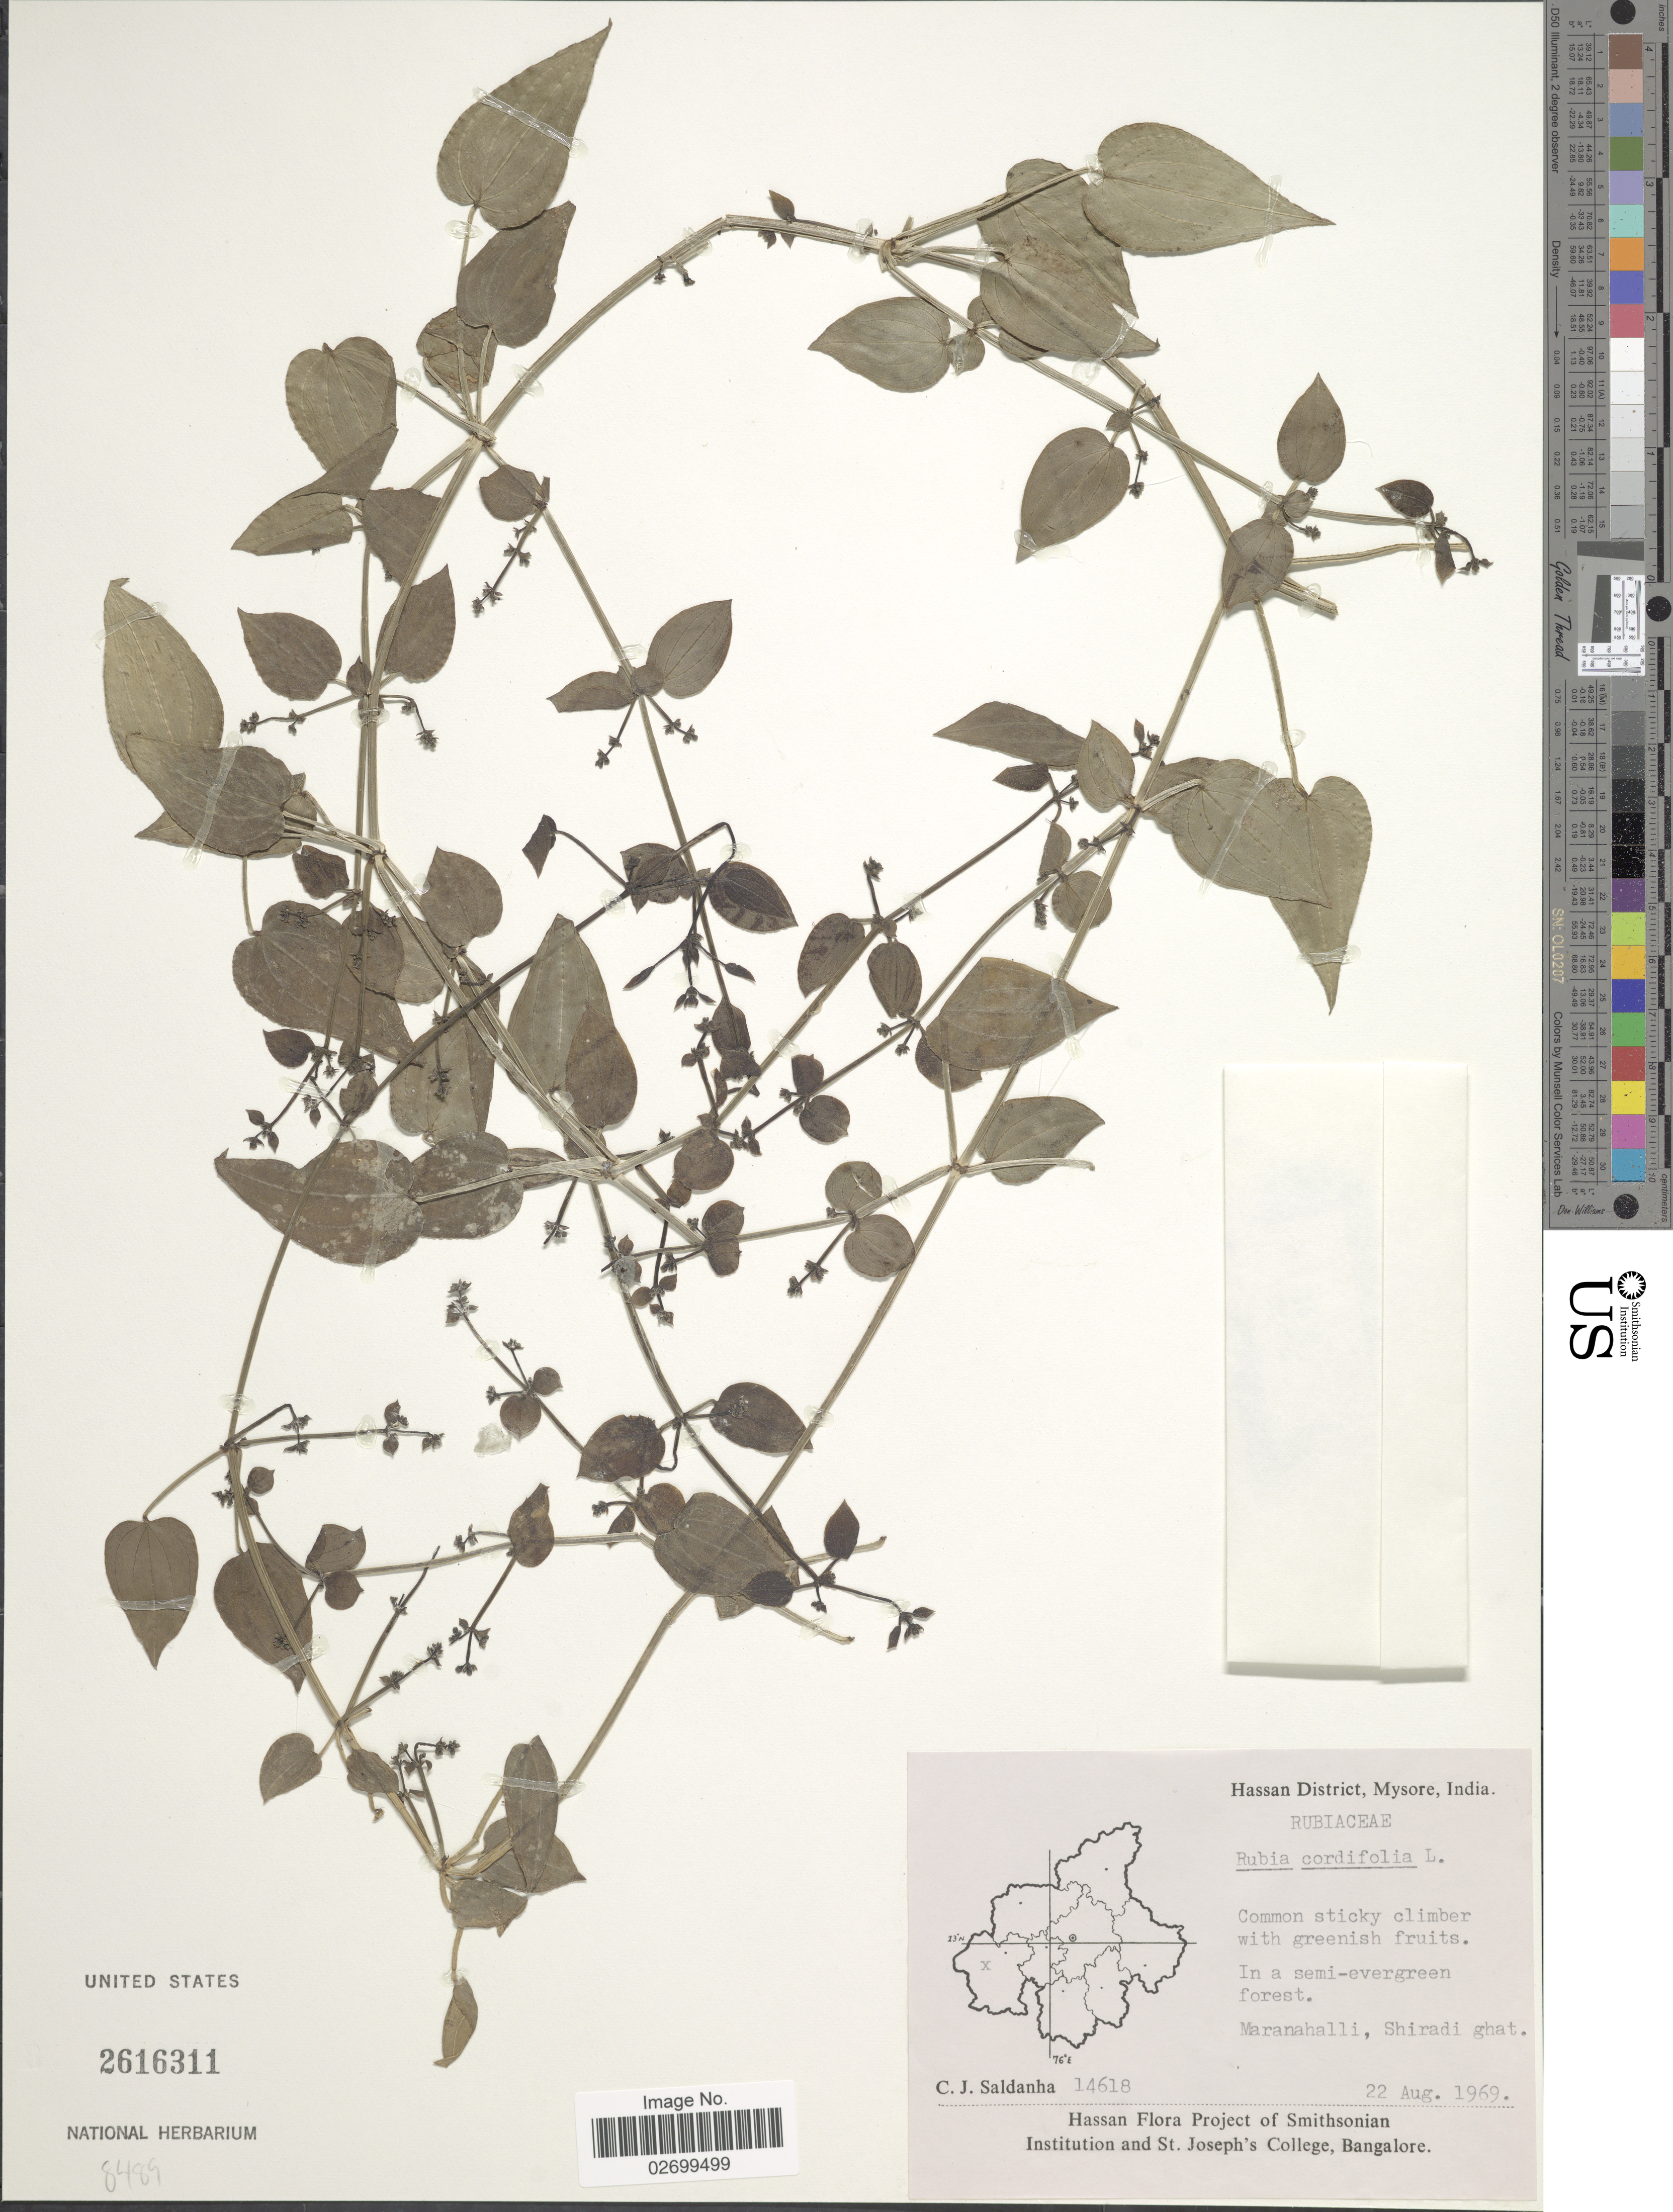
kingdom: Plantae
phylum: Tracheophyta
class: Magnoliopsida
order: Gentianales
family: Rubiaceae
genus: Rubia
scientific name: Rubia cordifolia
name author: L.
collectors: C. J. Saldanha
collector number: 14618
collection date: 1969-08-22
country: India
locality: Hassan District, Mysore, Maranahalli, Shiradi ghat.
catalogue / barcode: US 2616311